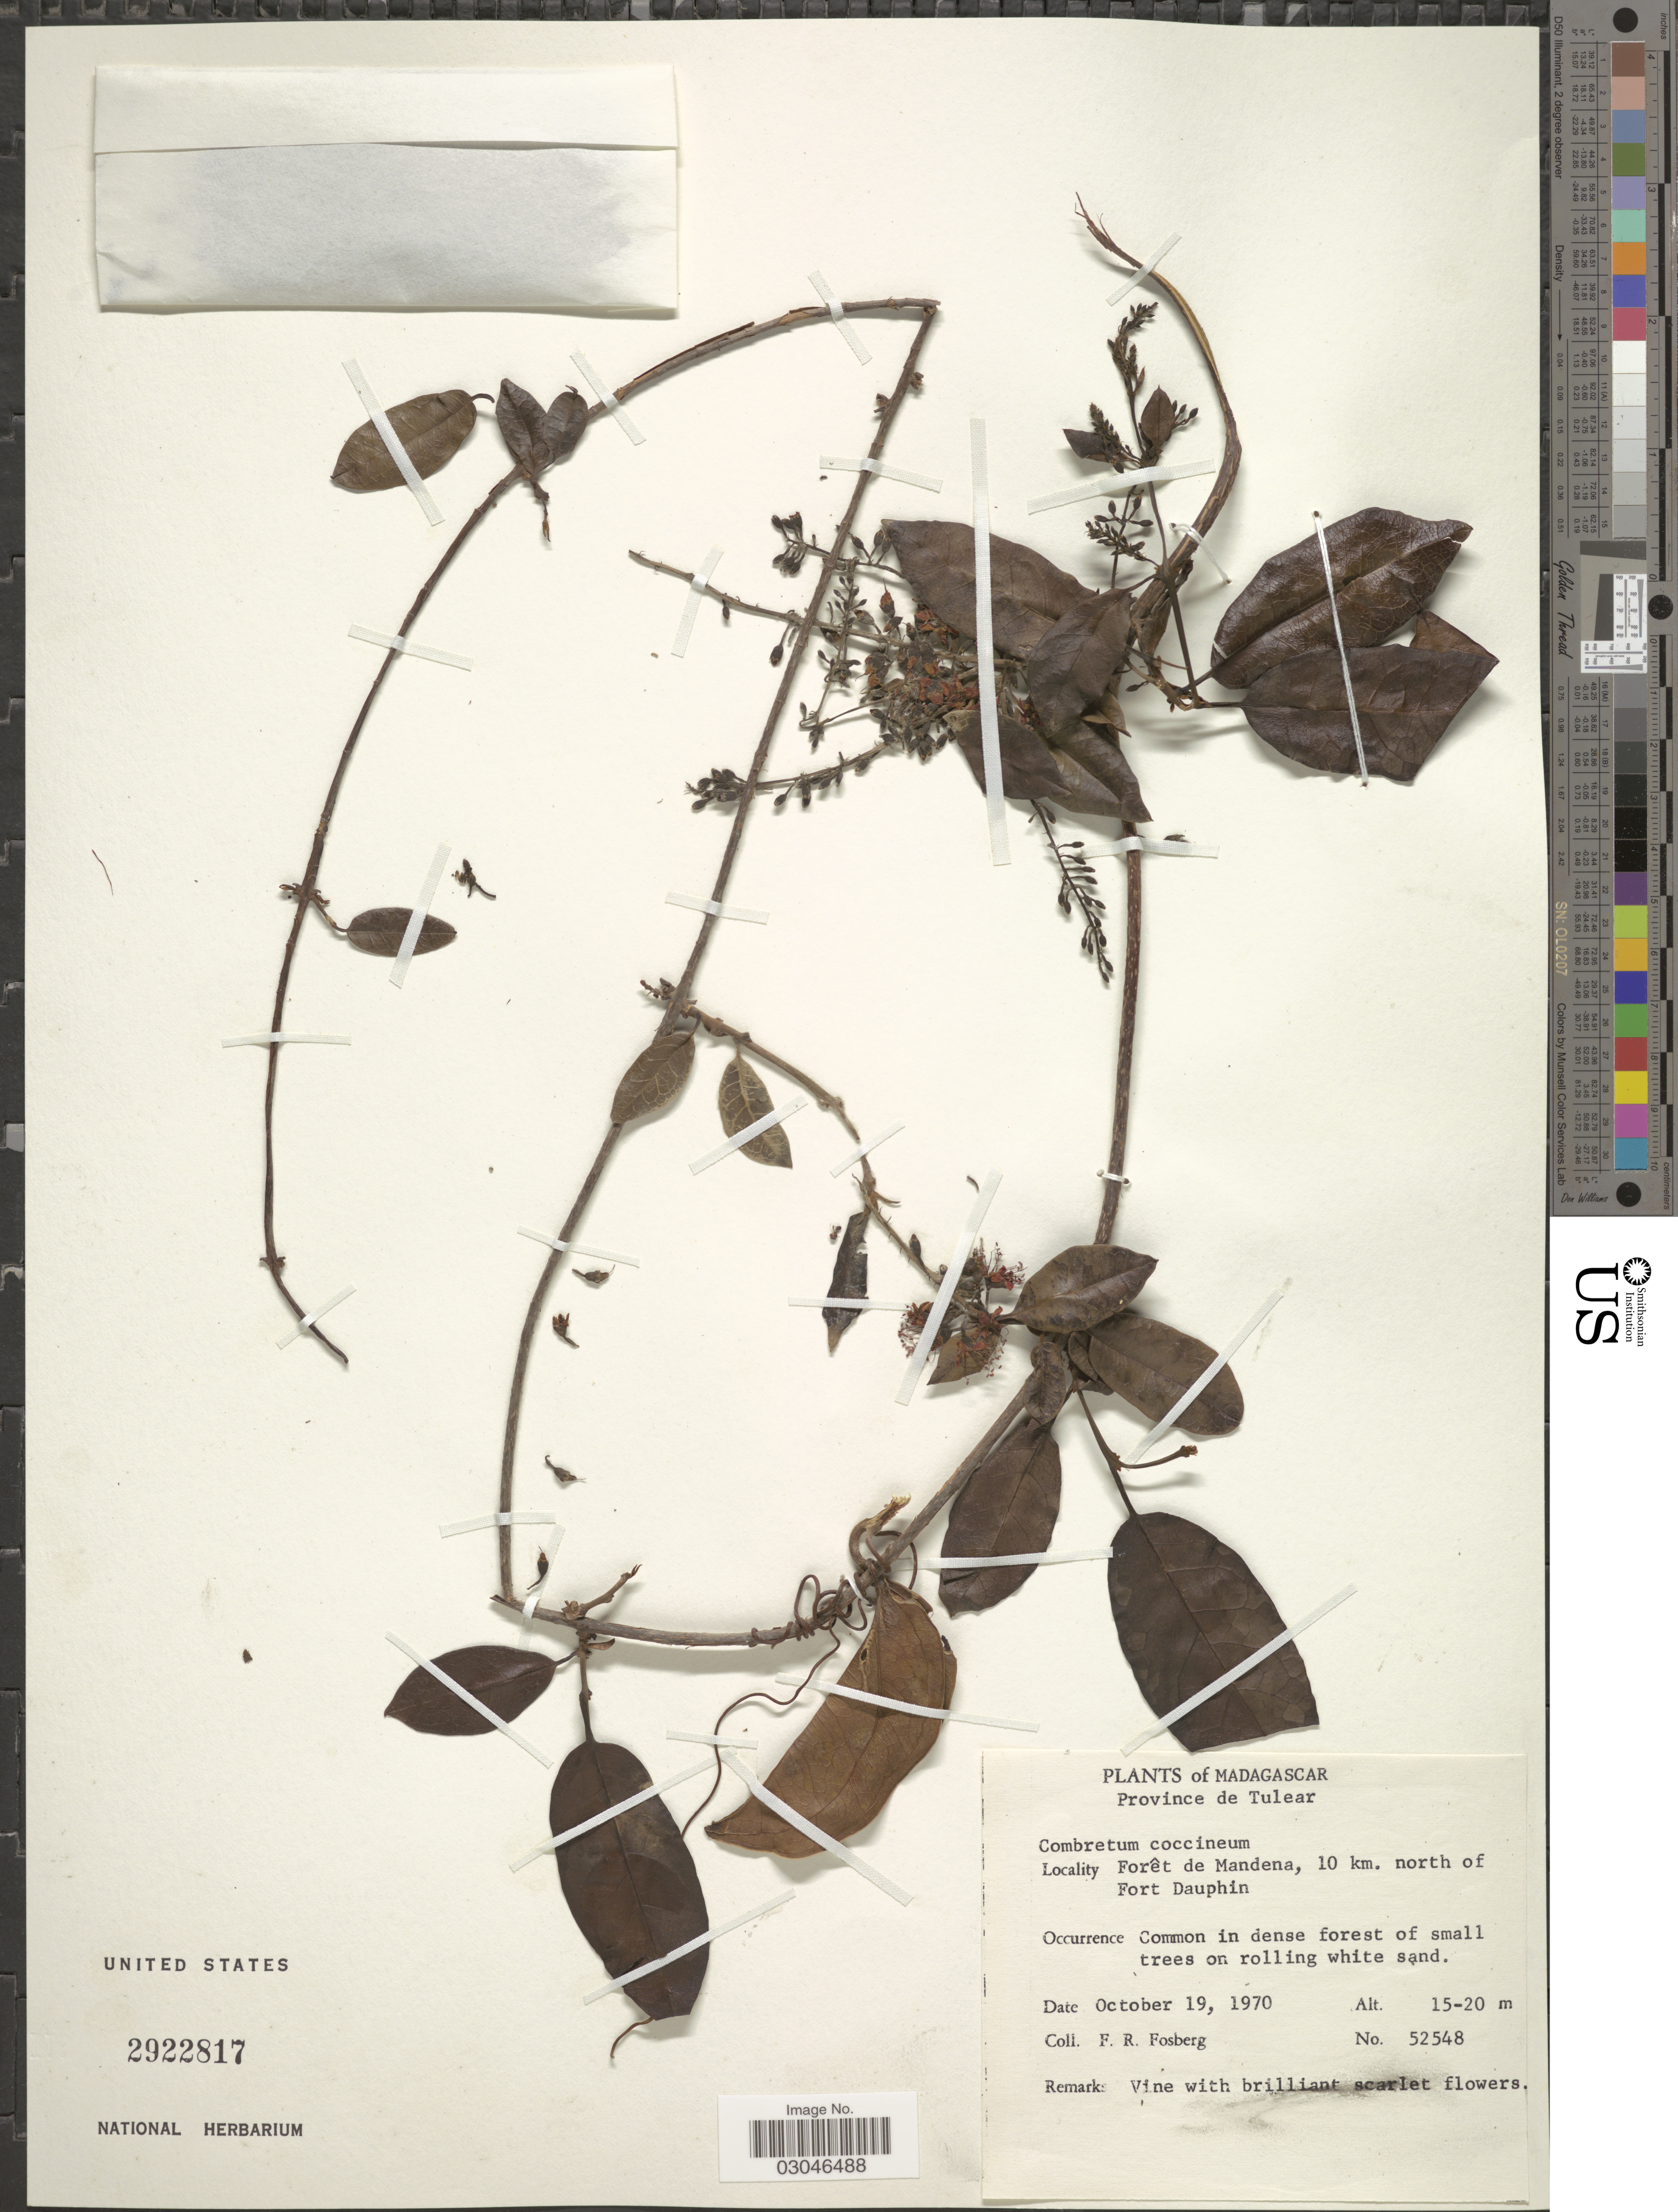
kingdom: Plantae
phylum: Tracheophyta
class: Magnoliopsida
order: Myrtales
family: Combretaceae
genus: Combretum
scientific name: Combretum coccineum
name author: Lam.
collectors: F. R. Fosberg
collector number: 52548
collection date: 1970-10-19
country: Madagascar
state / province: Anosy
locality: Province de Tulear. Forêt de Mandena, 10 km. north of Fort Dauphin.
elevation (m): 15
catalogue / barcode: US 2922817